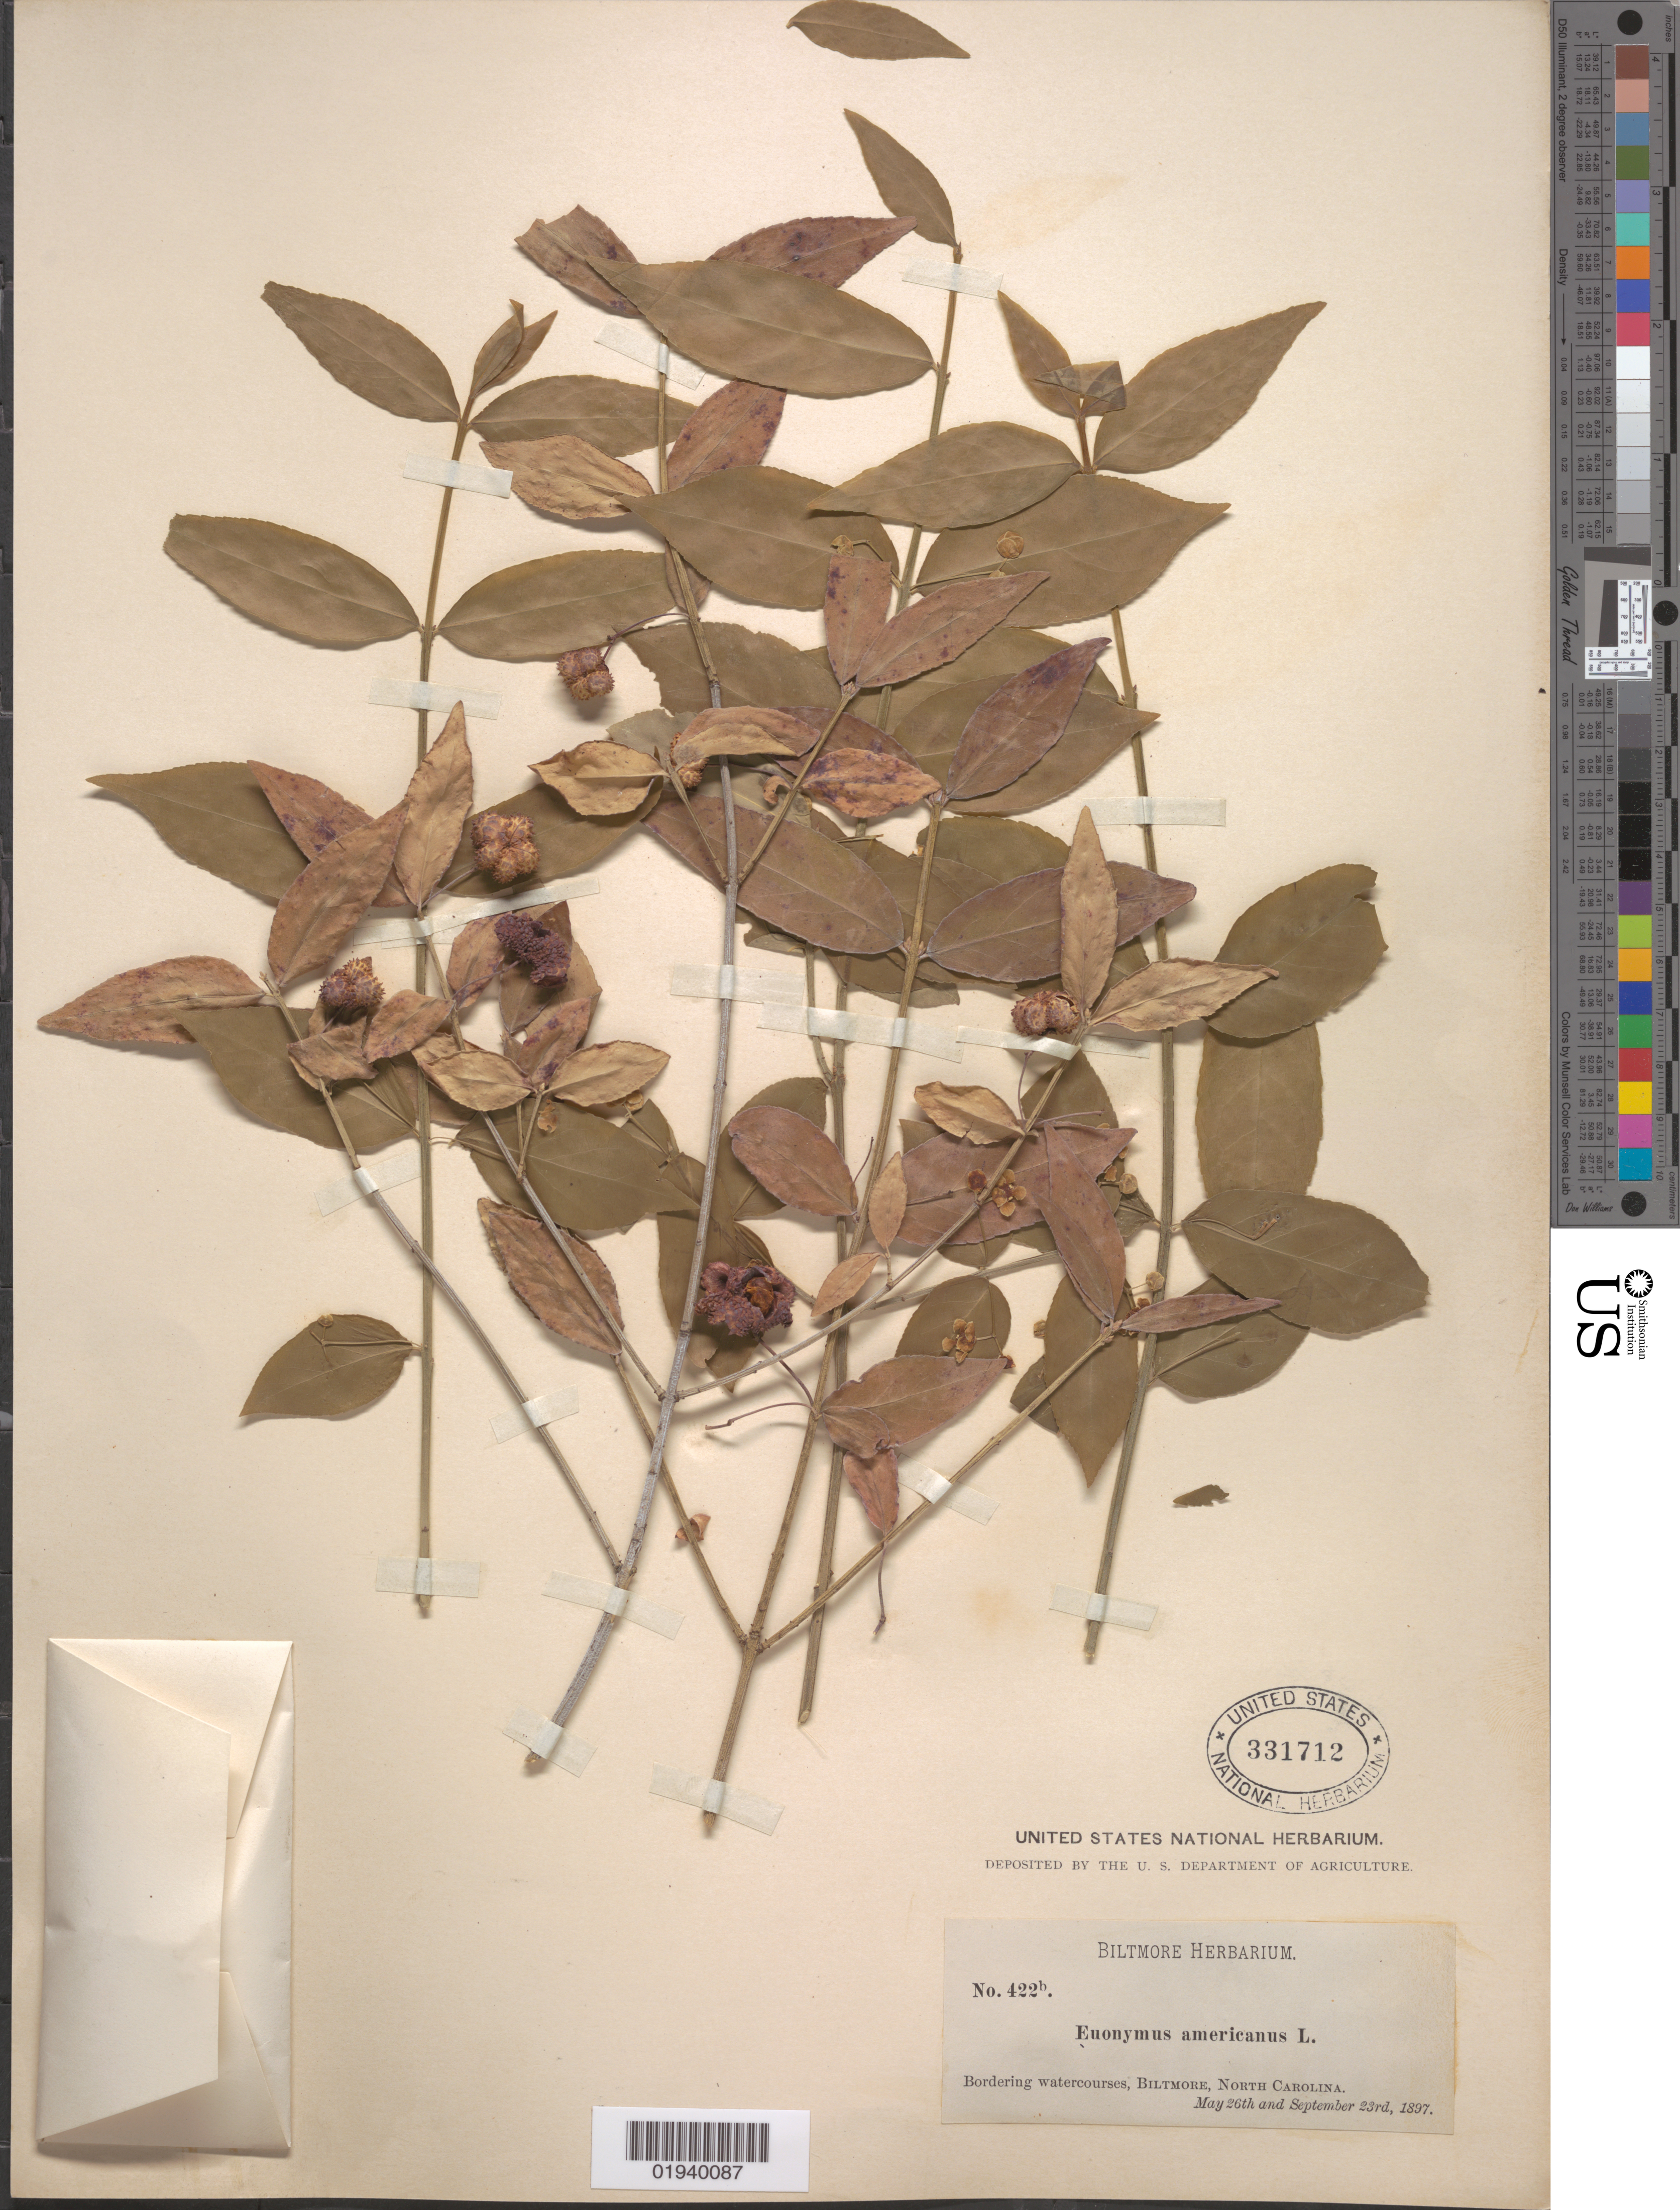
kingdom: Plantae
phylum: Tracheophyta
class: Magnoliopsida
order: Celastrales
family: Celastraceae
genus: Euonymus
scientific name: Euonymus americanus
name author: L.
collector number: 422b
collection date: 1897-05-26,1897-09-23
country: United States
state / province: North Carolina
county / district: Buncombe County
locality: Biltmore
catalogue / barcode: US 331712